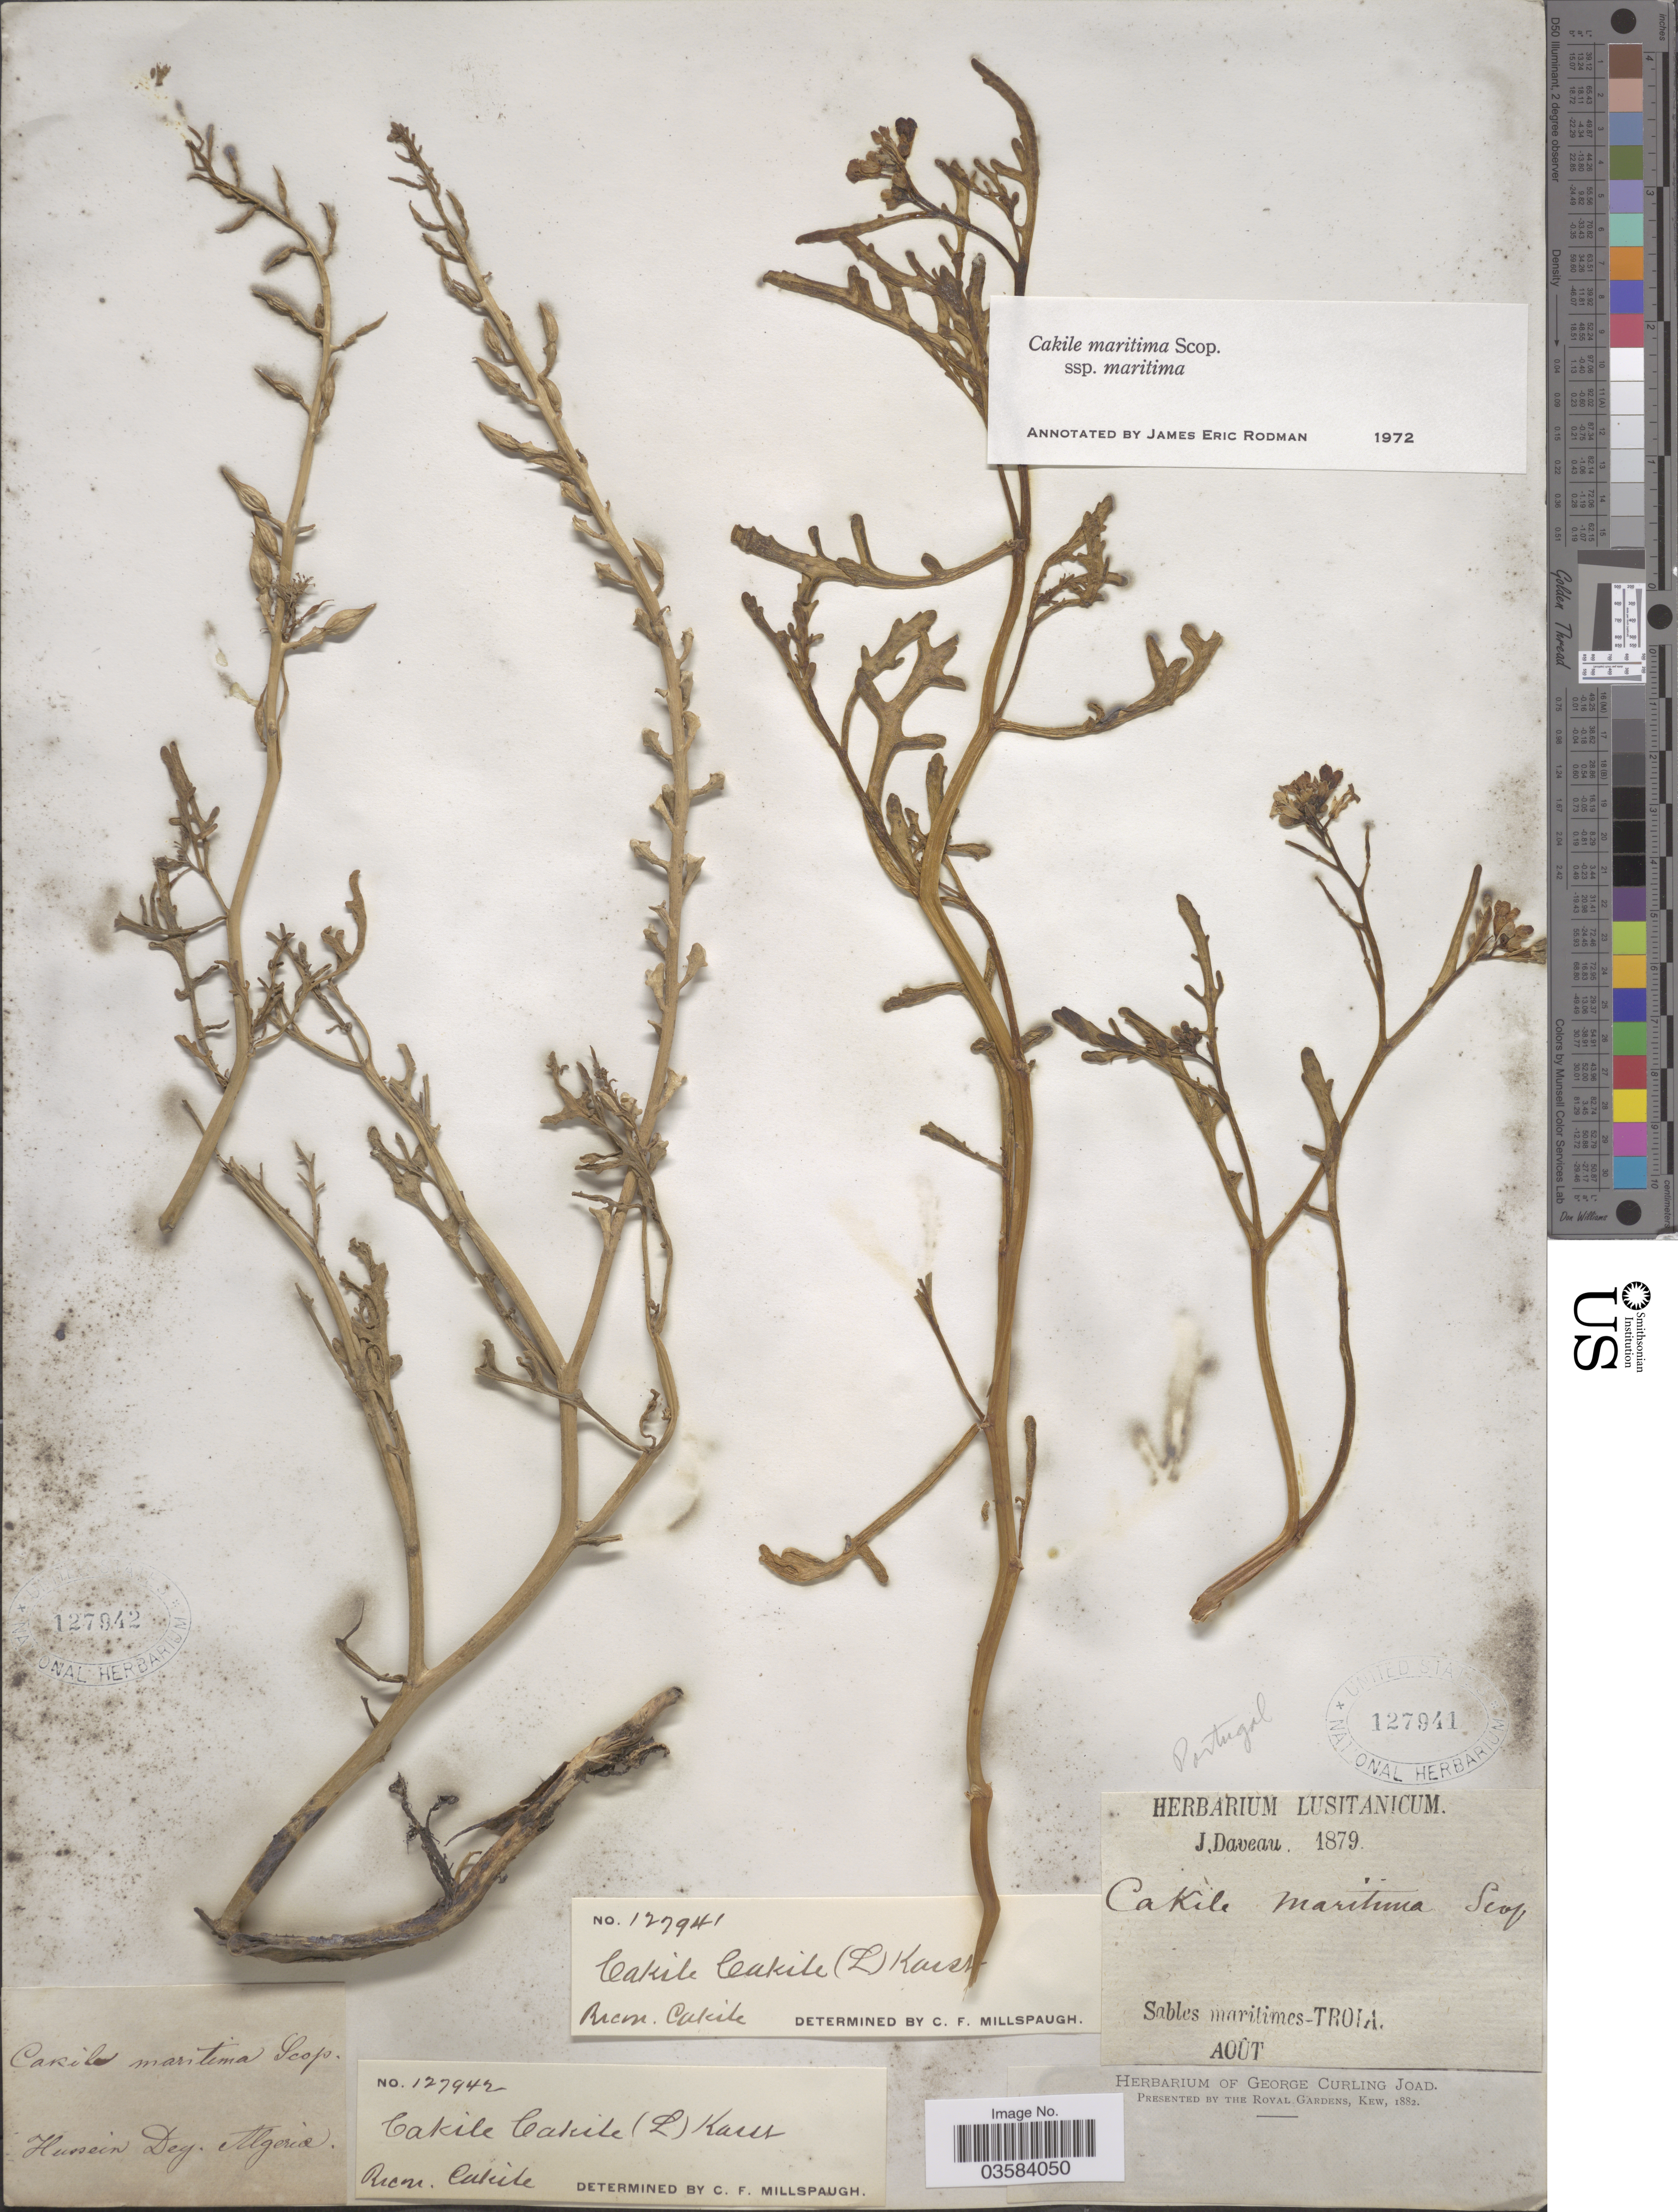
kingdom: Plantae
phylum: Tracheophyta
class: Magnoliopsida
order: Brassicales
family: Brassicaceae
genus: Cakile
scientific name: Cakile maritima subsp. maritima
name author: Scop.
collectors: J. Daveau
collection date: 1879-08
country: Portugal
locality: Lusitanicum. Sables maritimes-Troia.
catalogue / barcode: US 127941-2